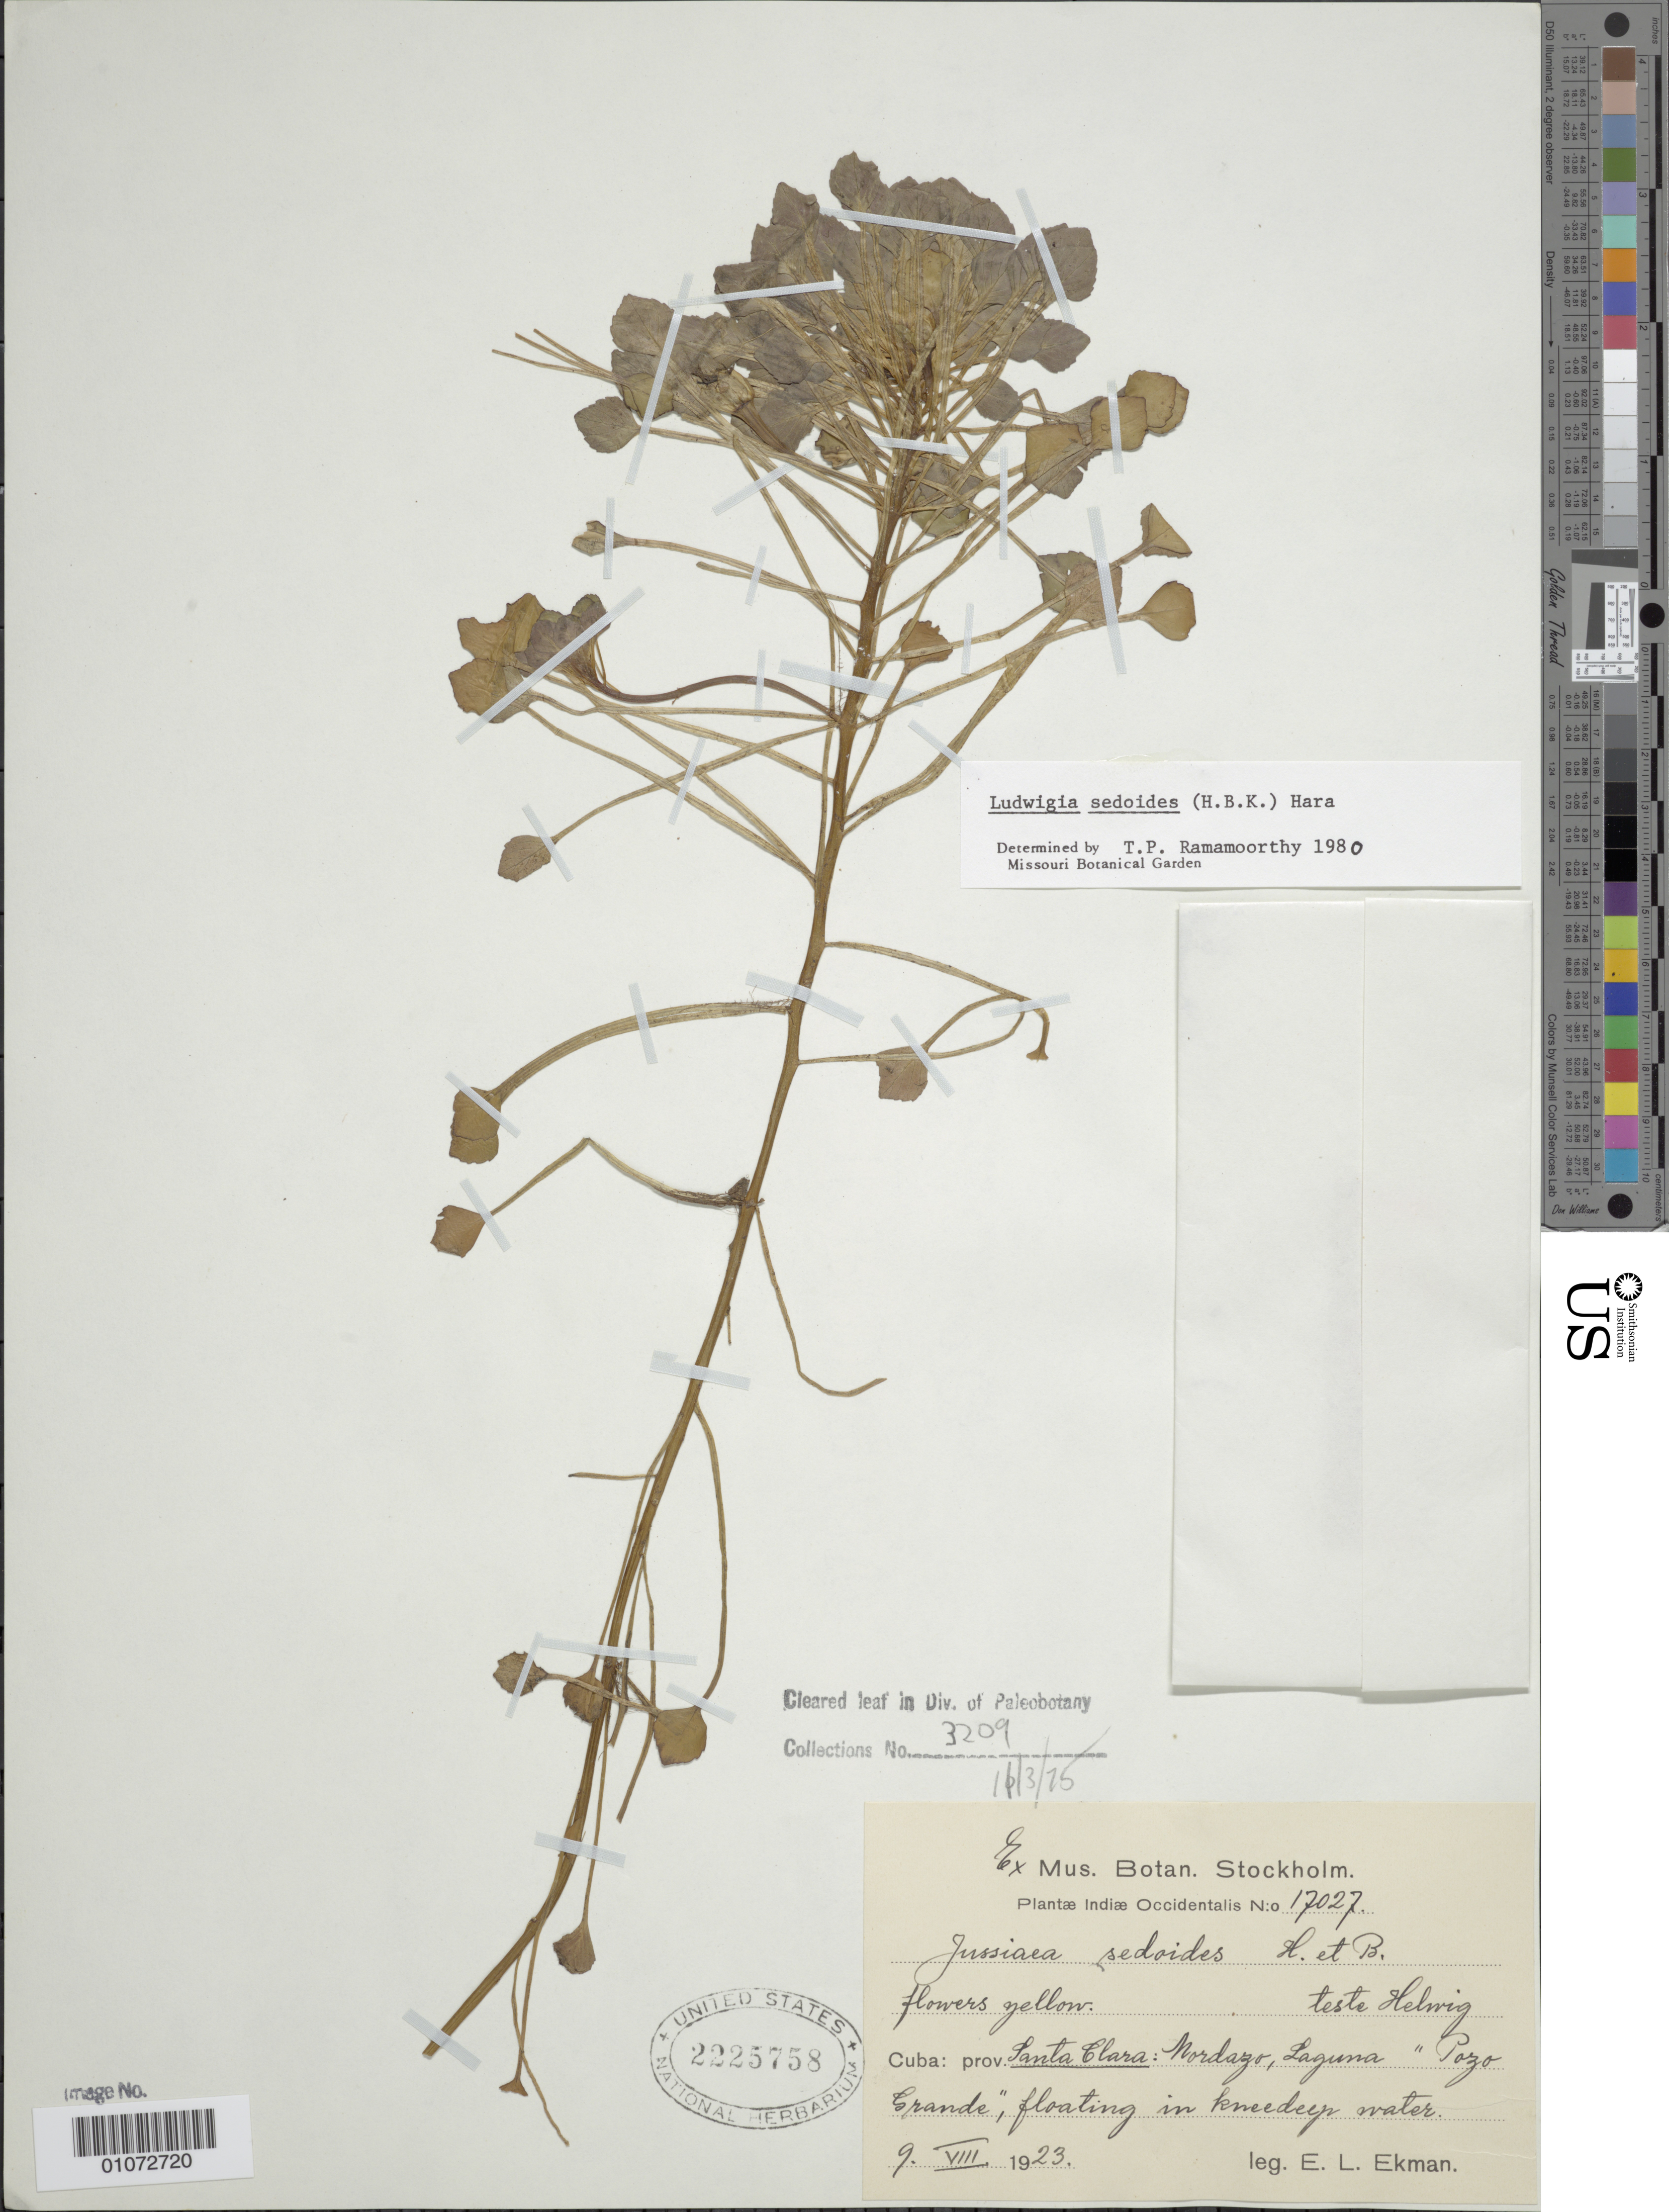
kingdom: Plantae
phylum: Tracheophyta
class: Magnoliopsida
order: Myrtales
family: Onagraceae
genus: Ludwigia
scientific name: Ludwigia sedoides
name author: (Humb. & Bonpl.) H. Hara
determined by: Ramamoorthy, T. P.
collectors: E. L. Ekman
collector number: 17027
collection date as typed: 09 Aug 1923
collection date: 1923-08-09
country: Cuba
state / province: Villa Clara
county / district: Santa Clara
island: Cuba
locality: Nordazo, Laguna, "Pozo Grande", floating in kneedeep water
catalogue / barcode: US 2225758